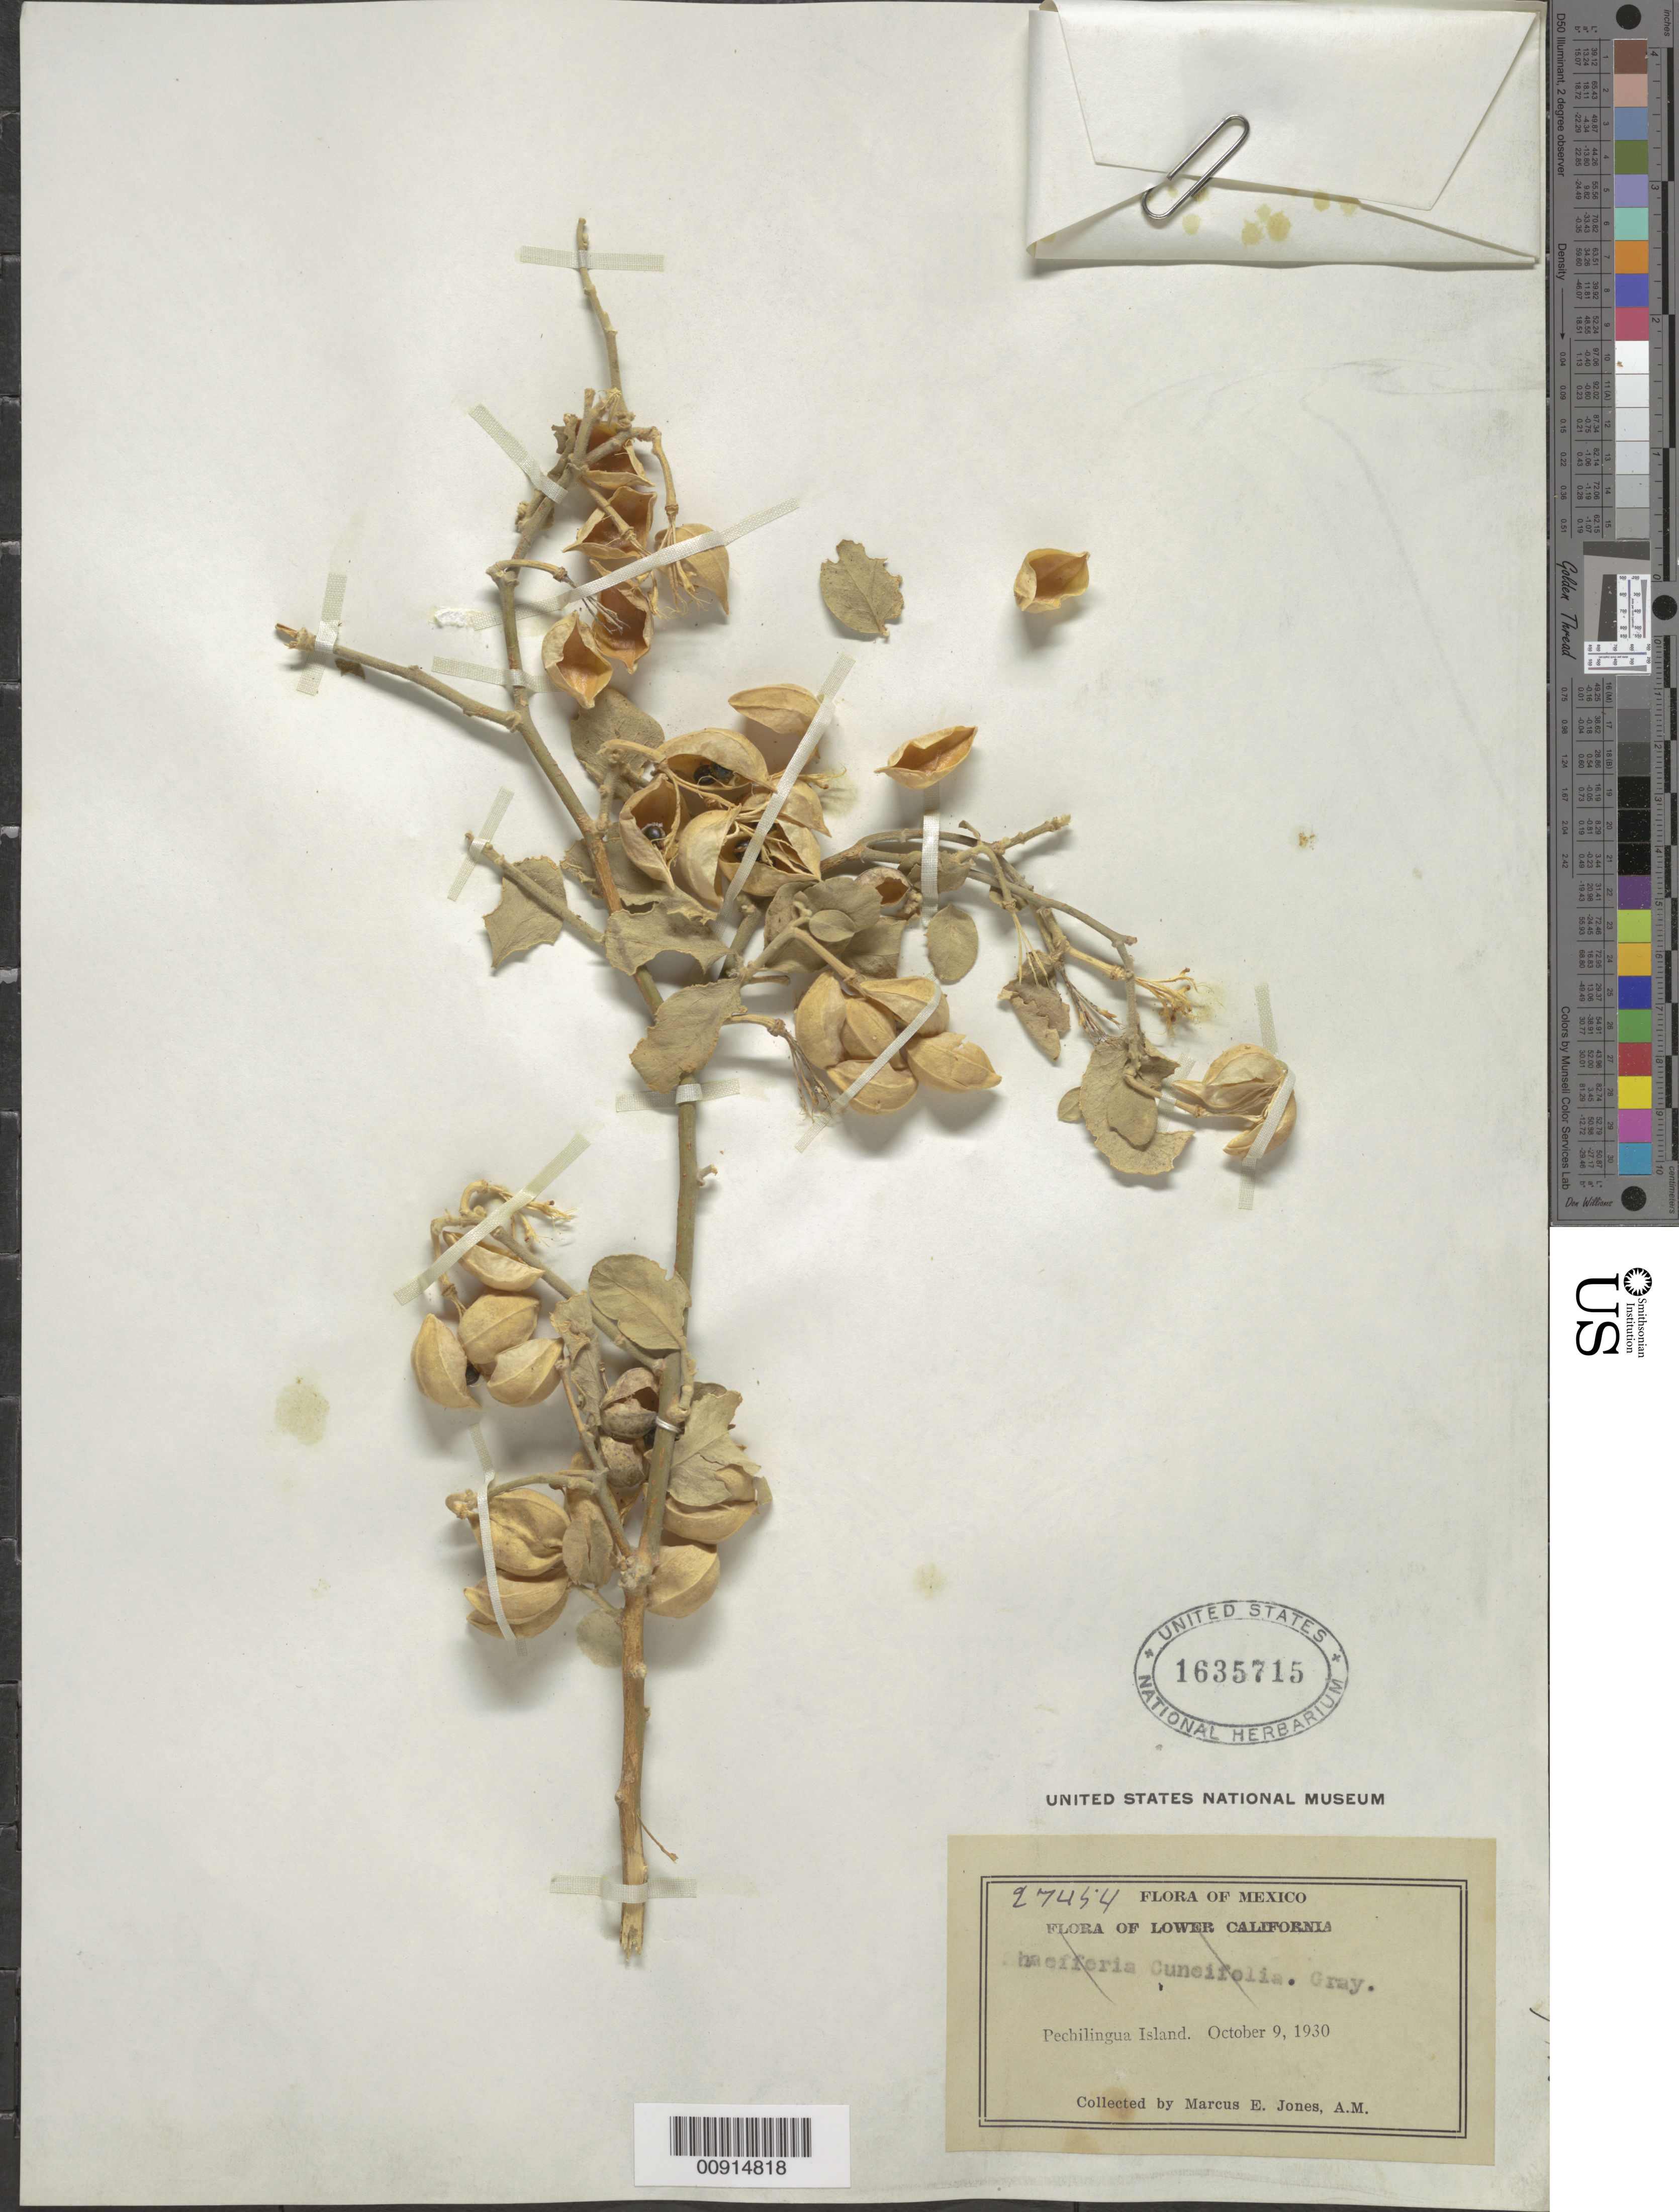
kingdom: Plantae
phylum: Tracheophyta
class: Magnoliopsida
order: Zygophyllales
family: Zygophyllaceae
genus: Viscainoa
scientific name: Viscainoa geniculata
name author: (Kellogg) Greene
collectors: M. E. Jones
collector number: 27454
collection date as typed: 09 Oct 1930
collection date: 1930-10-09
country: Mexico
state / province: Baja California Sur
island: Isla Pichilinque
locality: Pechilingua [sic] Island. Lower California.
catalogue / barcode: US 1635715